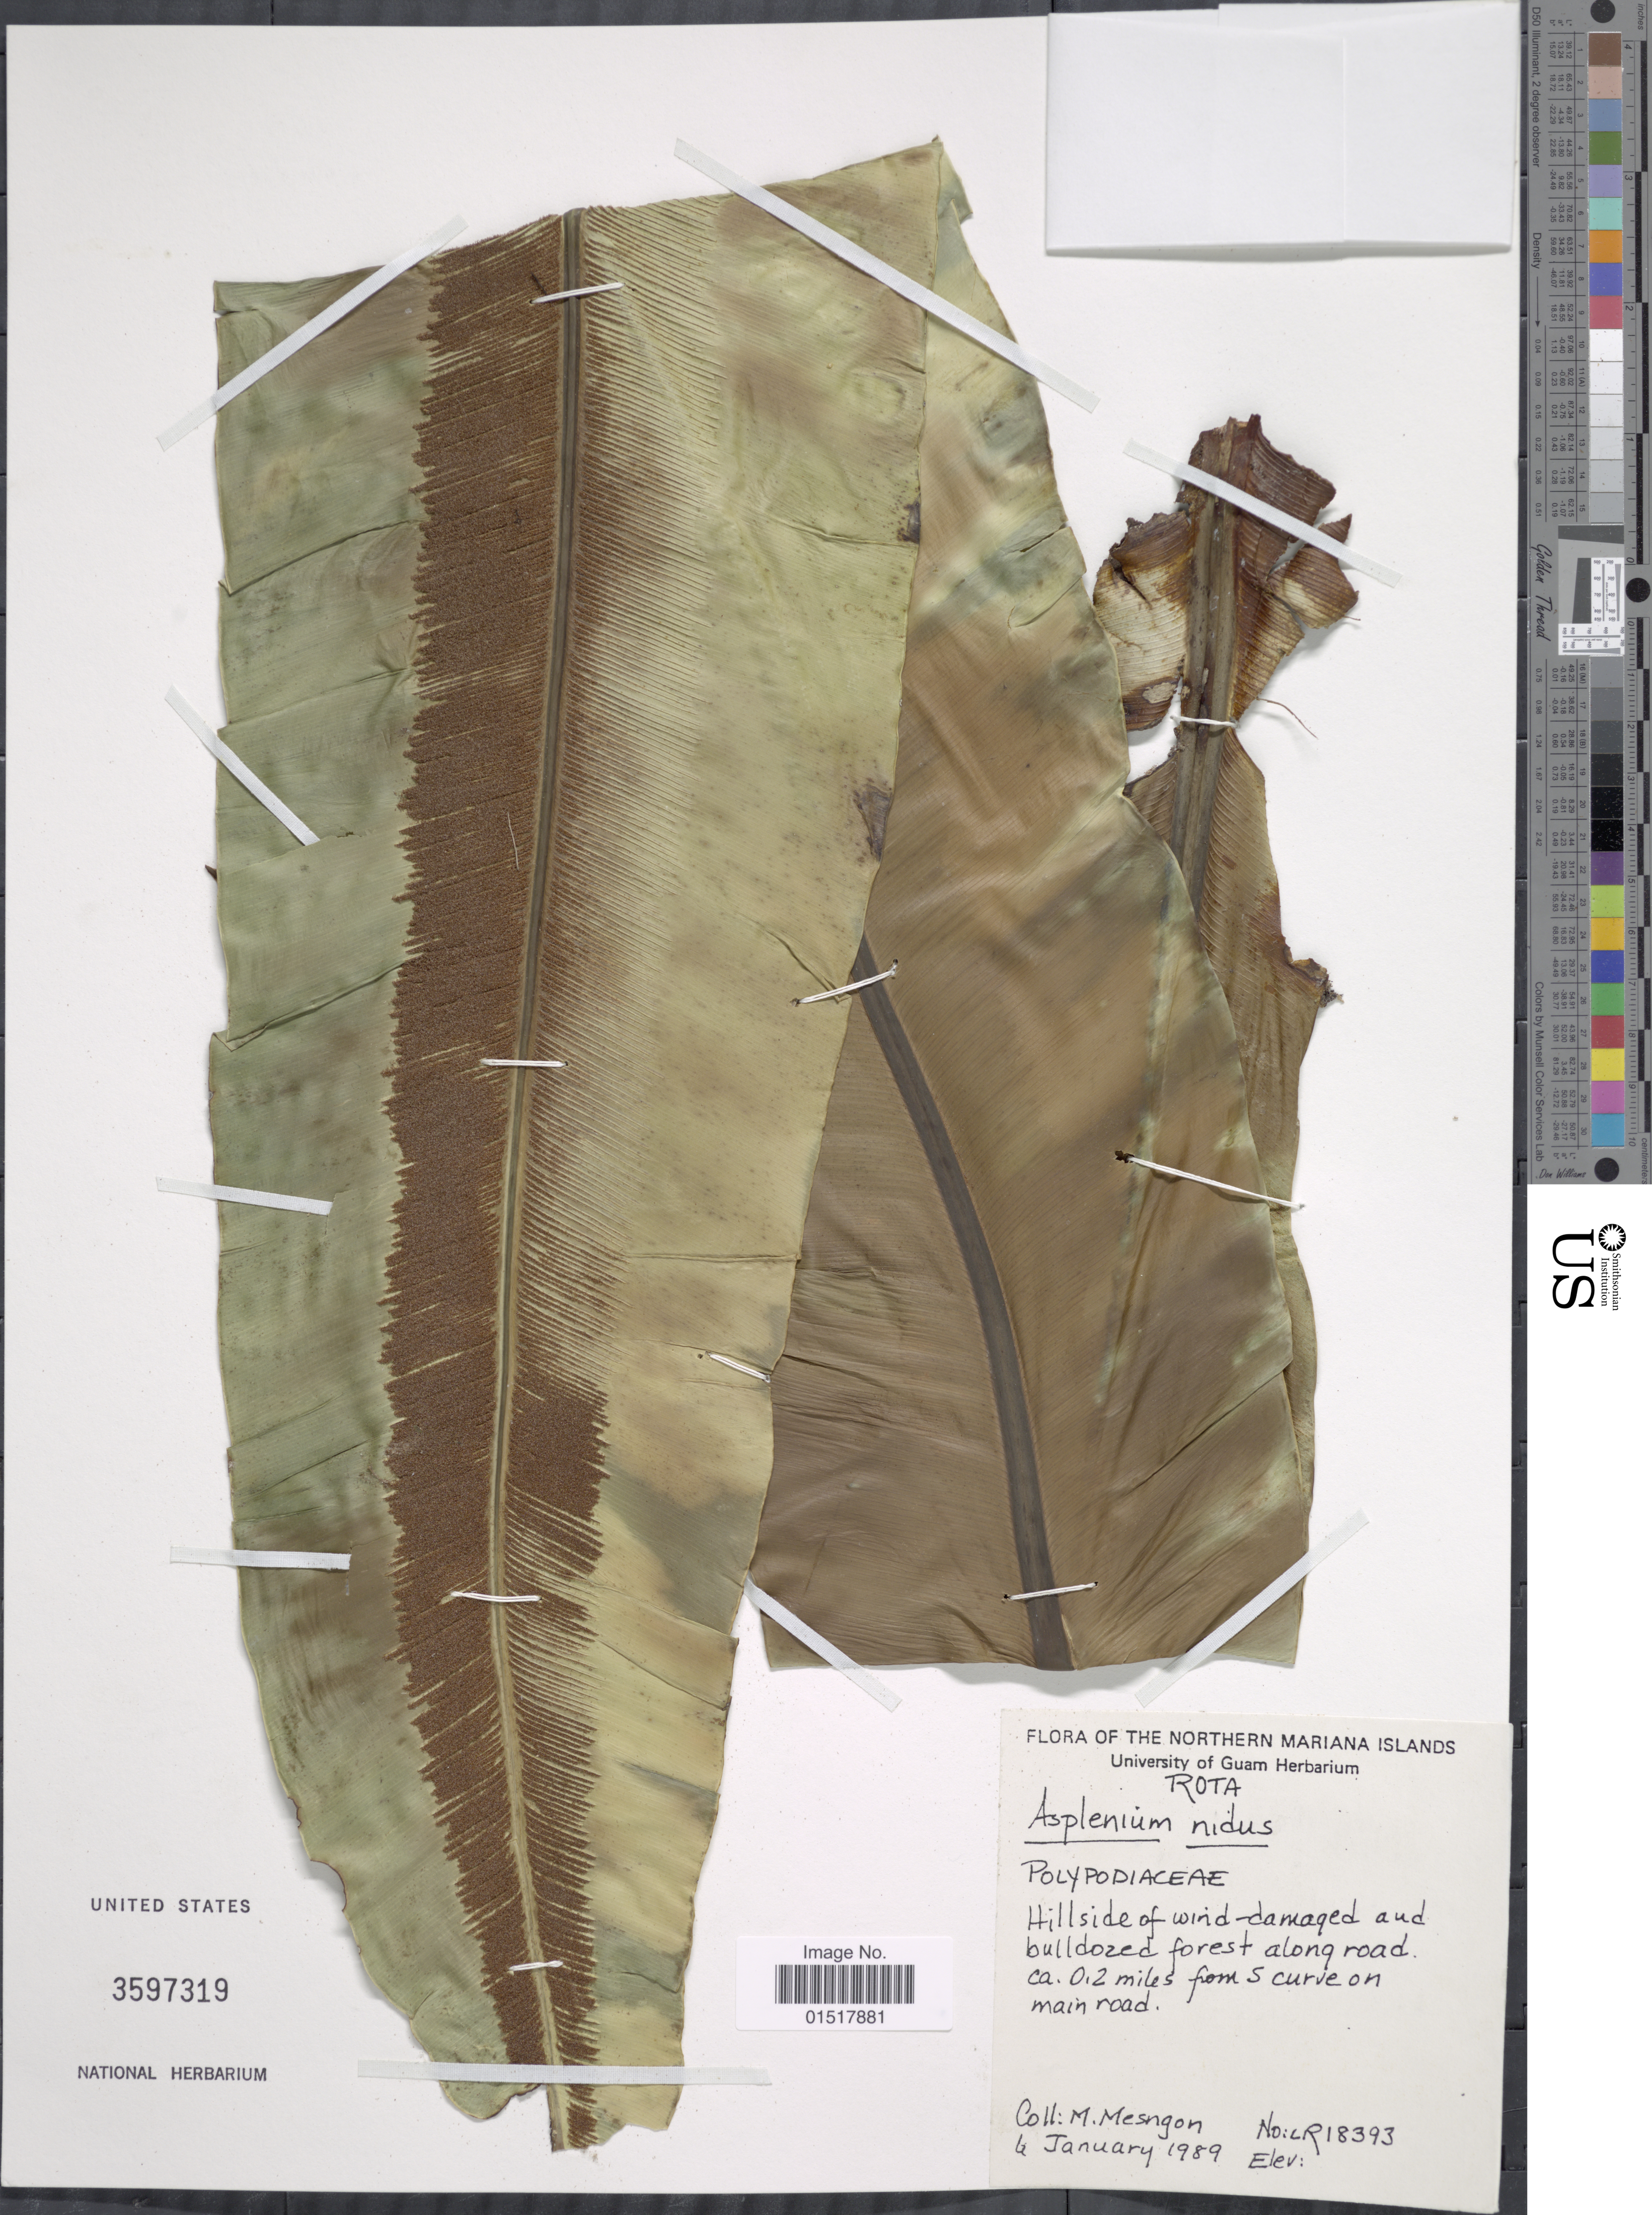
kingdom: Plantae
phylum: Tracheophyta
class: Polypodiopsida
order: Polypodiales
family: Aspleniaceae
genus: Asplenium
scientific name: Asplenium nidus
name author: L.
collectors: M. Mesngon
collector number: LR18393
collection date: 1989-01-04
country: Northern Mariana Islands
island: Rota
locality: Rota. Hillside of wind-damaged and bulldozed forest along road, ca. 0.2 miles from S curve on main road.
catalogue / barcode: US 3597319